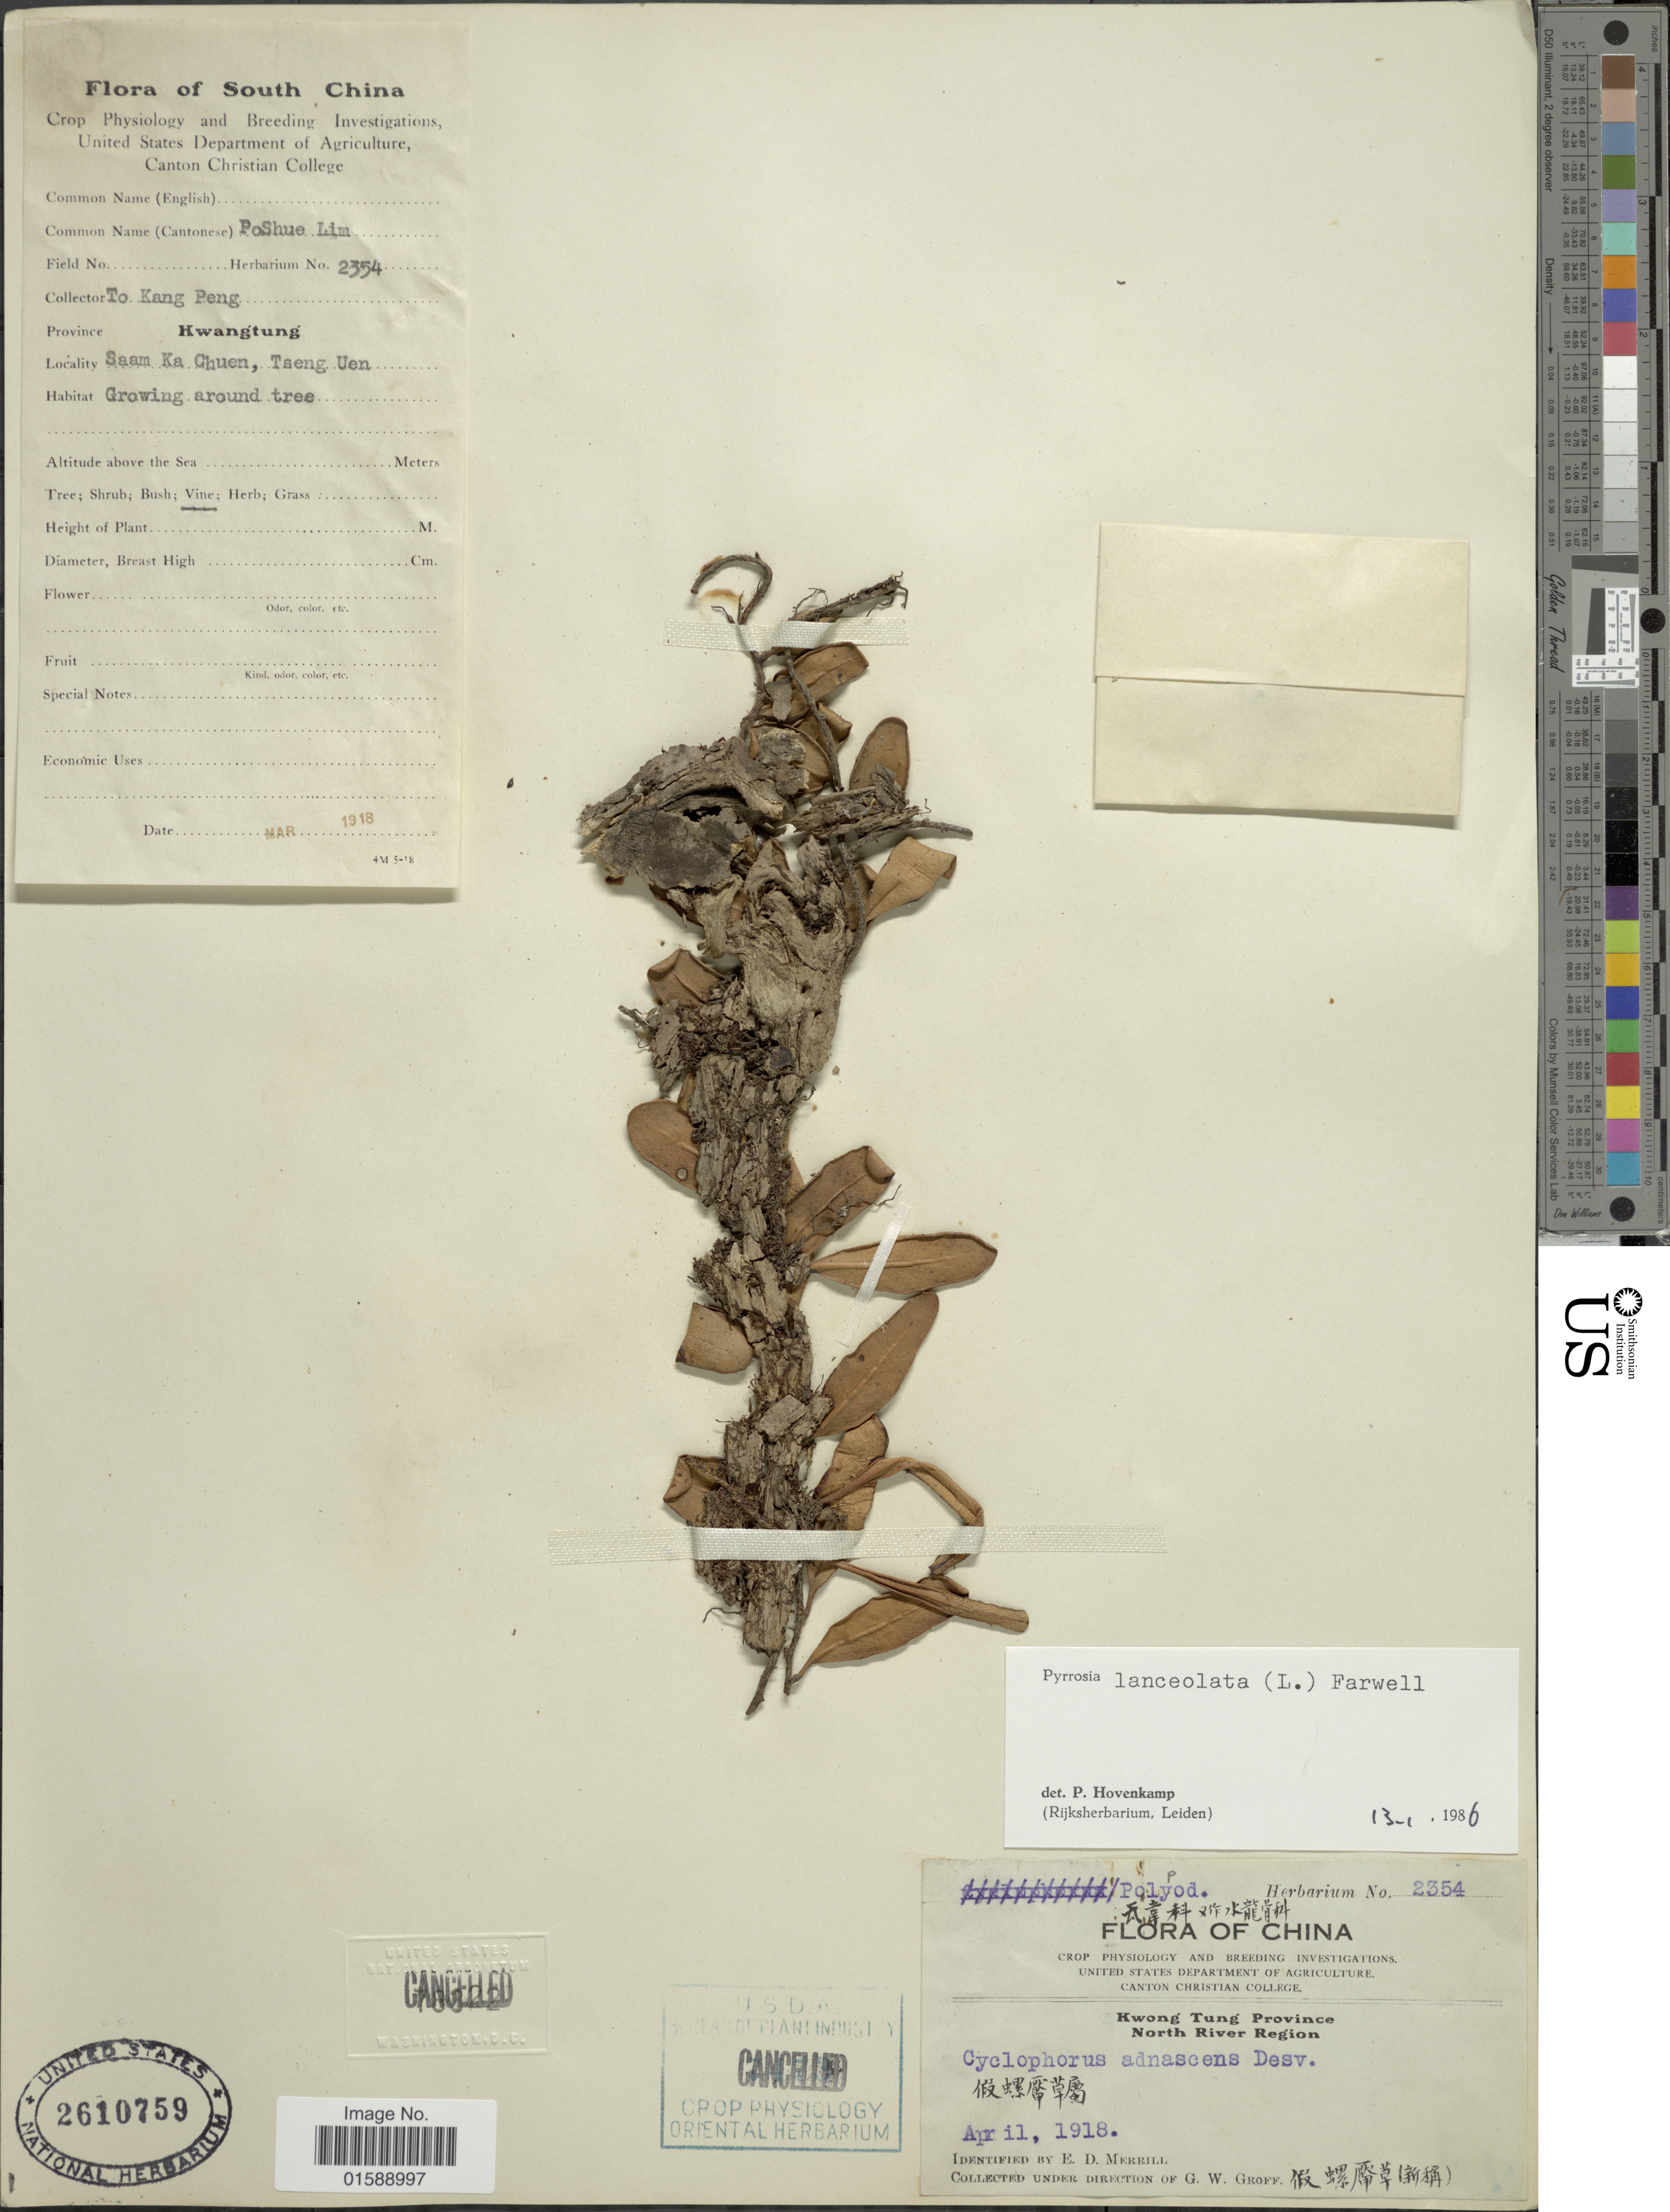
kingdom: Plantae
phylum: Tracheophyta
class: Polypodiopsida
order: Polypodiales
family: Polypodiaceae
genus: Pyrrosia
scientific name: Pyrrosia lanceolata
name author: (L.) Farw.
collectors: T. K. Peng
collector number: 2354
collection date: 1918-03/1918-04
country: China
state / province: Guangdong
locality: South China. Province Kwangtung. Saam Ka Chuen, Tseng Uen. North River Region.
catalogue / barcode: US 2610759